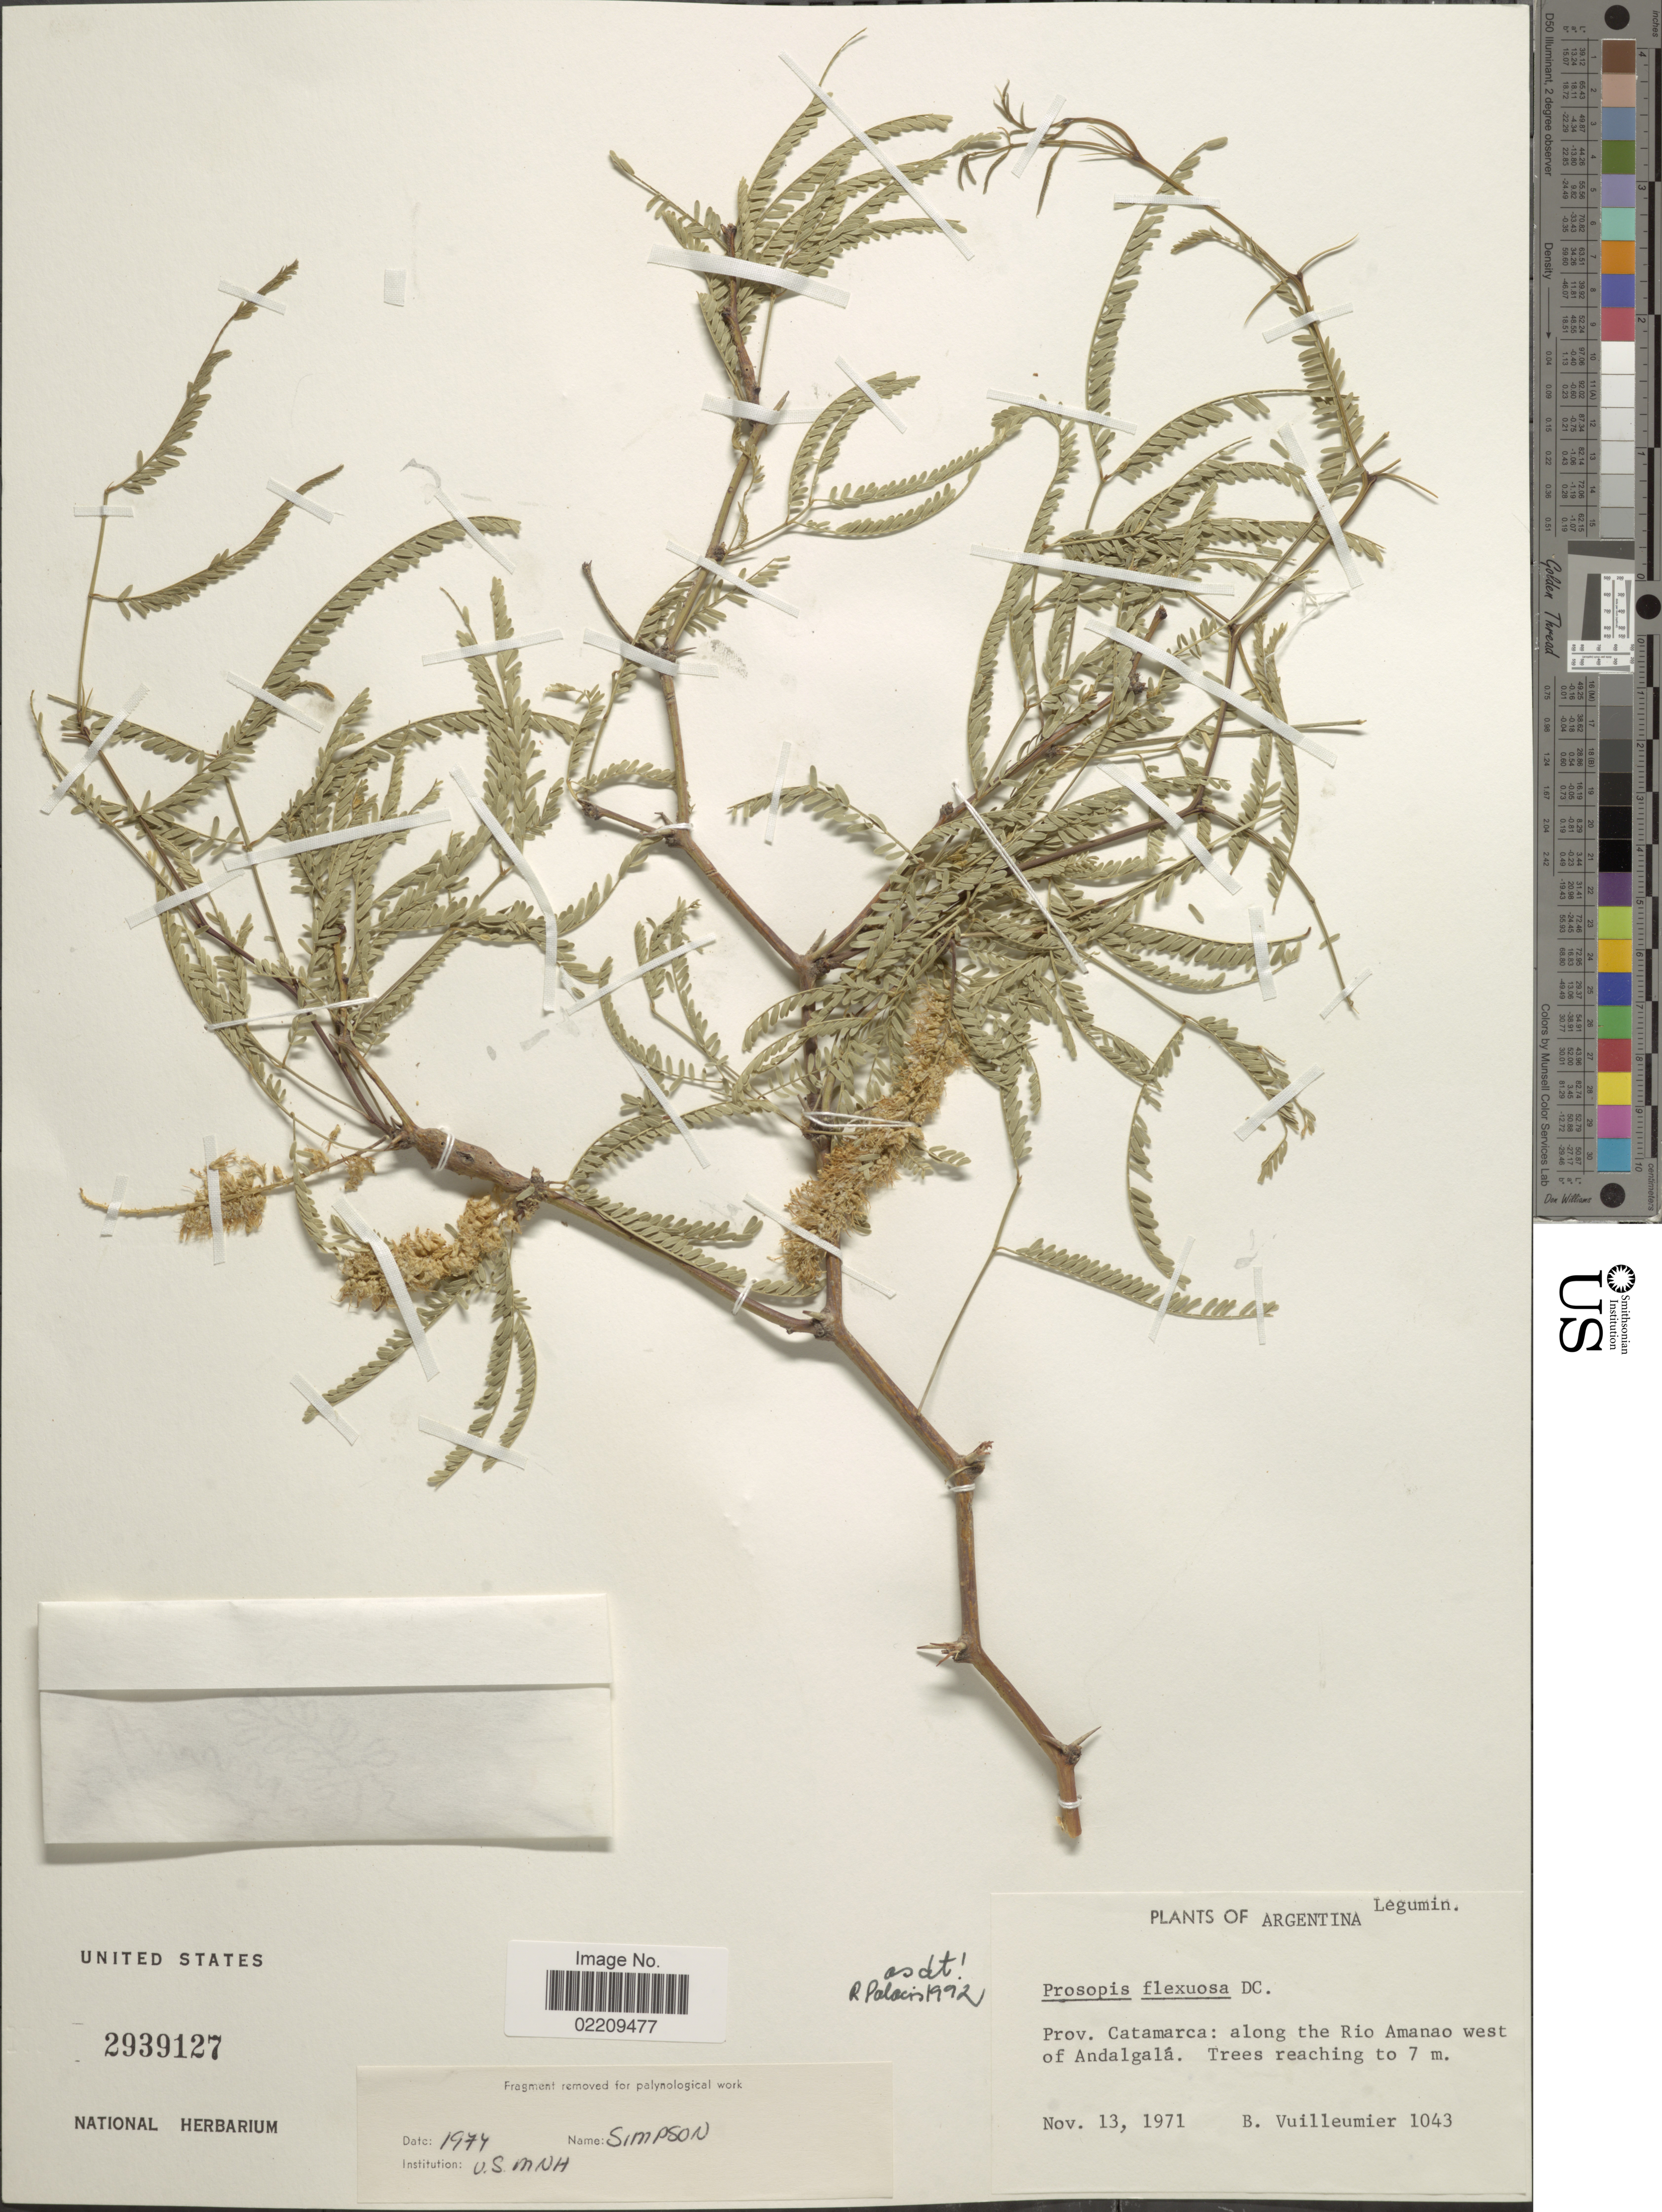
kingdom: Plantae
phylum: Tracheophyta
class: Magnoliopsida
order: Fabales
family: Fabaceae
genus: Neltuma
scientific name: Neltuma flexuosa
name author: (DC.) C. E. Hughes & G.P. Lewis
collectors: B. Vuilleumier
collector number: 1043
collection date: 1971-11-13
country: Argentina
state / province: Catamarca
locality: Along the Rio Amanao west of Andalgala.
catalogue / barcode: US 2939127